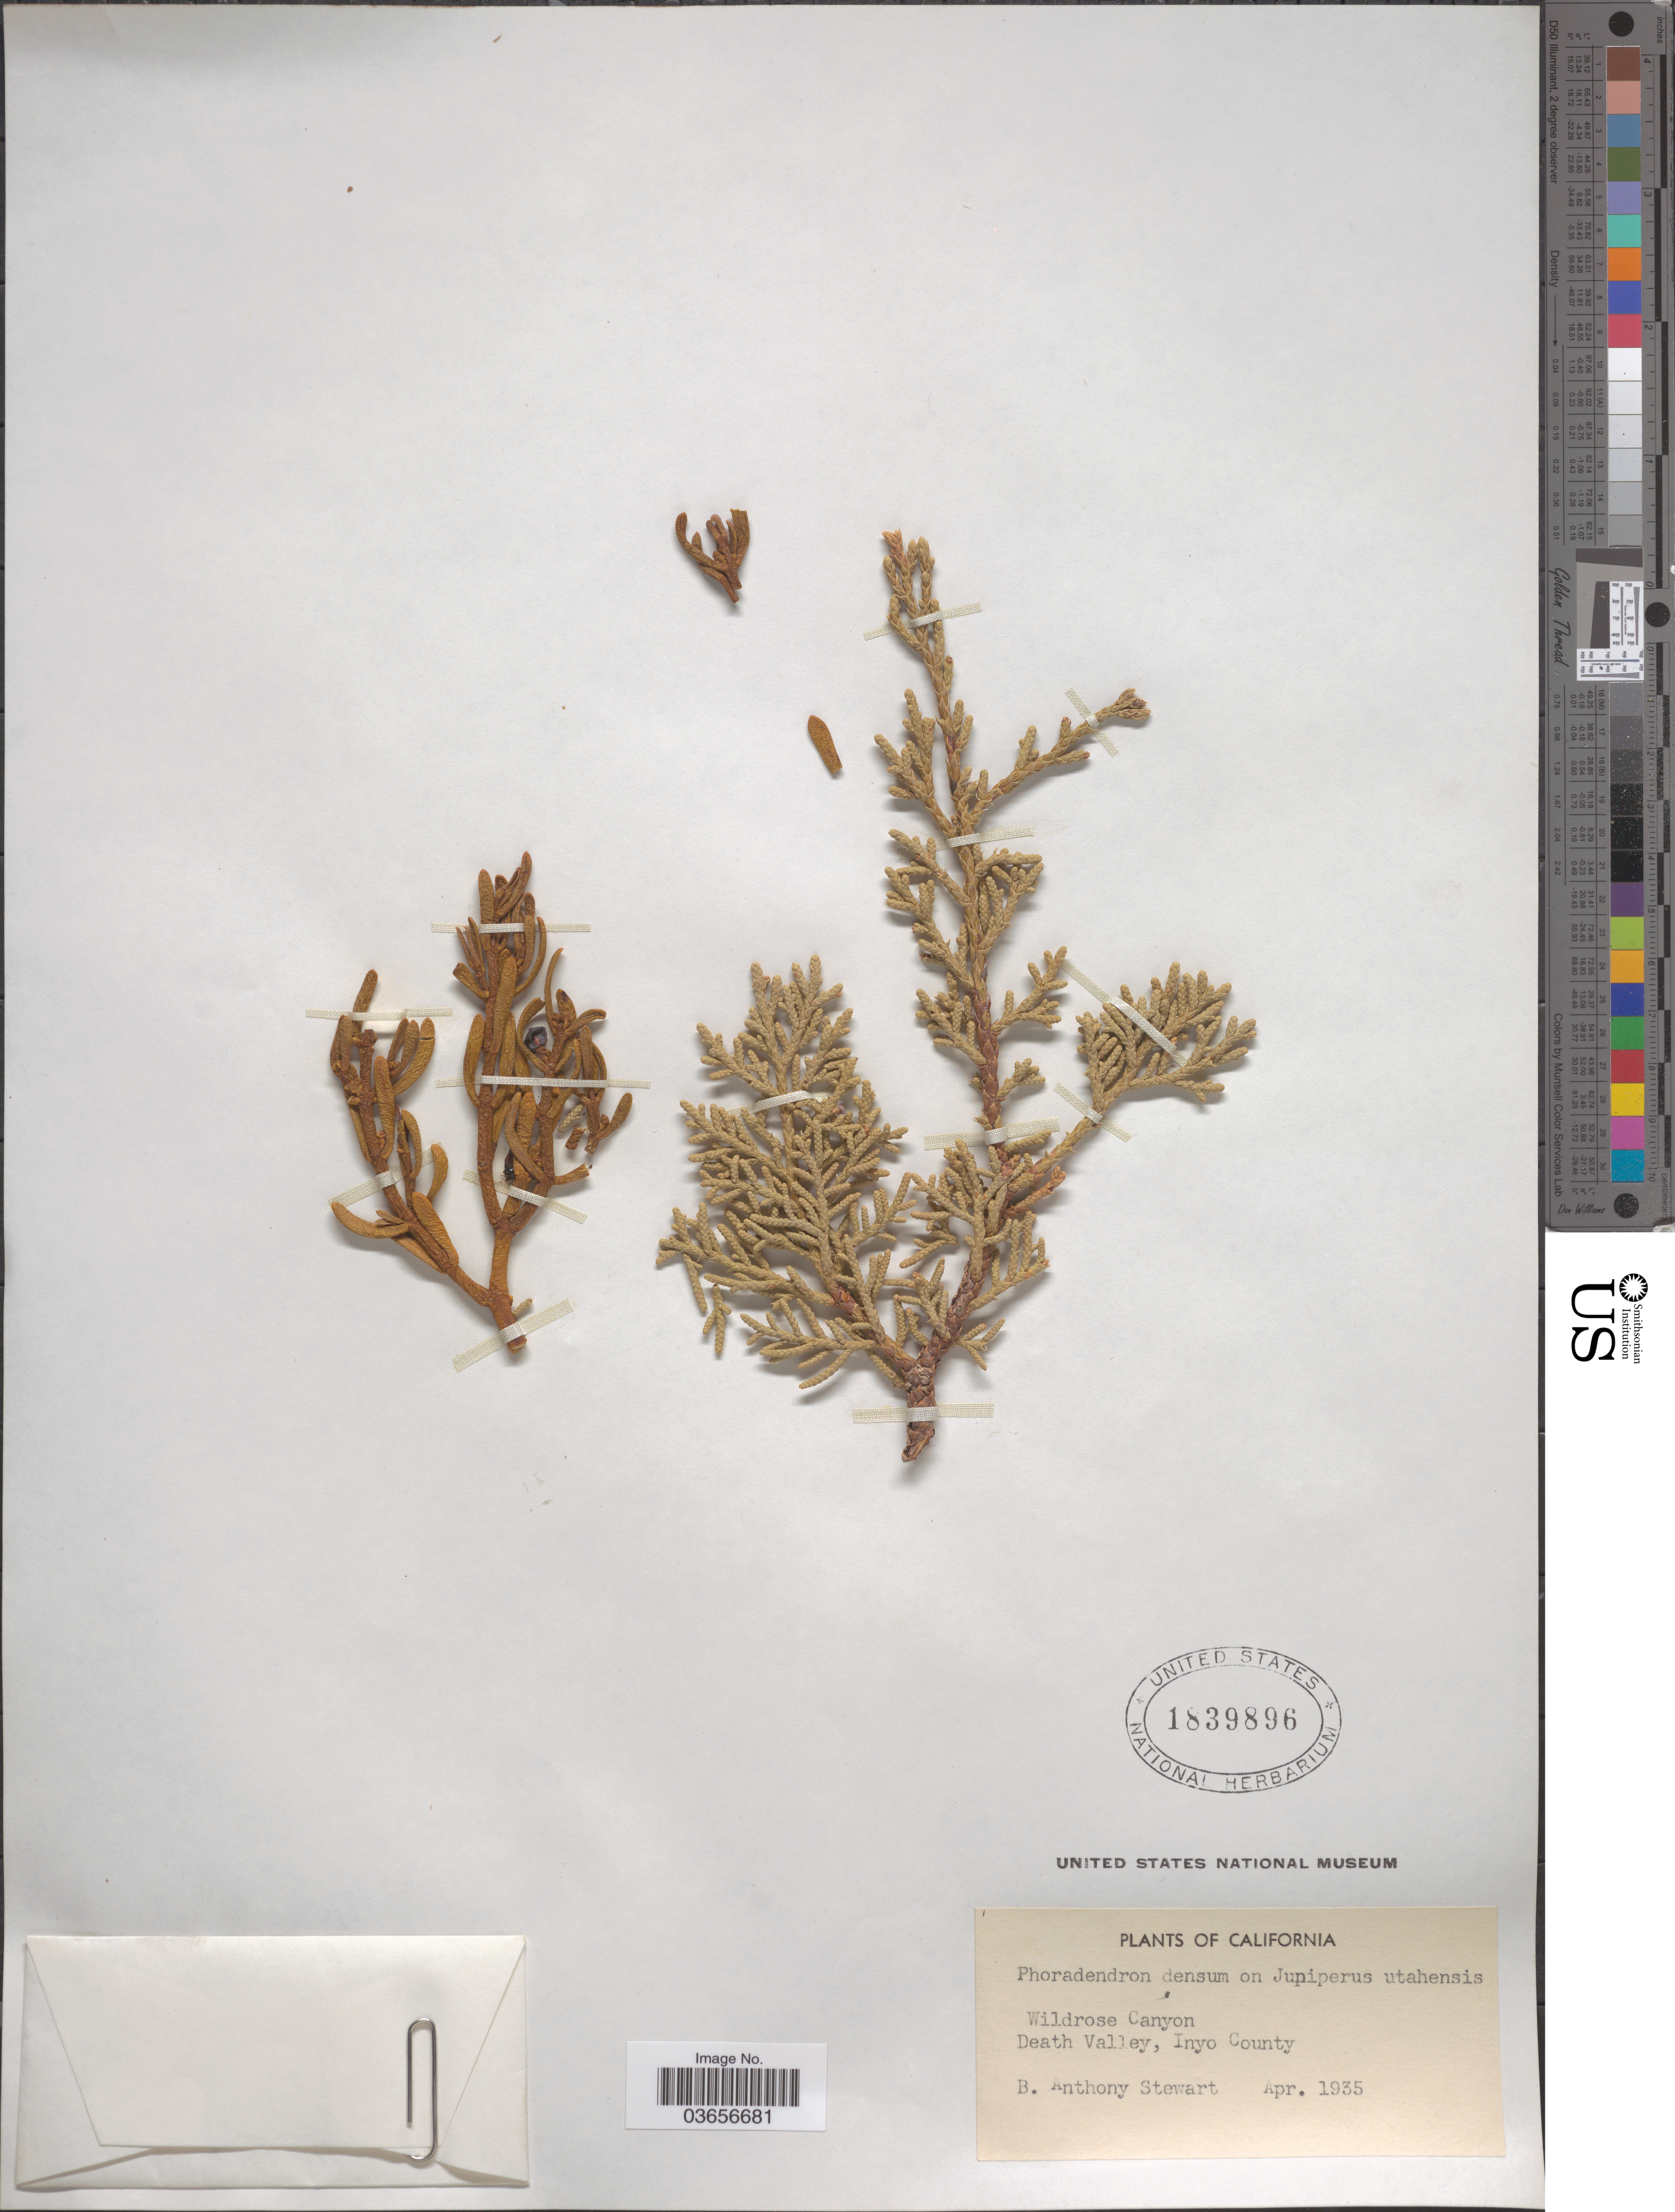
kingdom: Plantae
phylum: Tracheophyta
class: Magnoliopsida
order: Santalales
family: Viscaceae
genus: Phoradendron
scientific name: Phoradendron bolleanum var. densum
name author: (Torr. ex Trel.) Fosberg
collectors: B. Stewart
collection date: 1935-04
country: United States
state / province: California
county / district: Inyo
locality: Wildrose Canyon, Death Valley, Inyo County.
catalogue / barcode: US 1839896